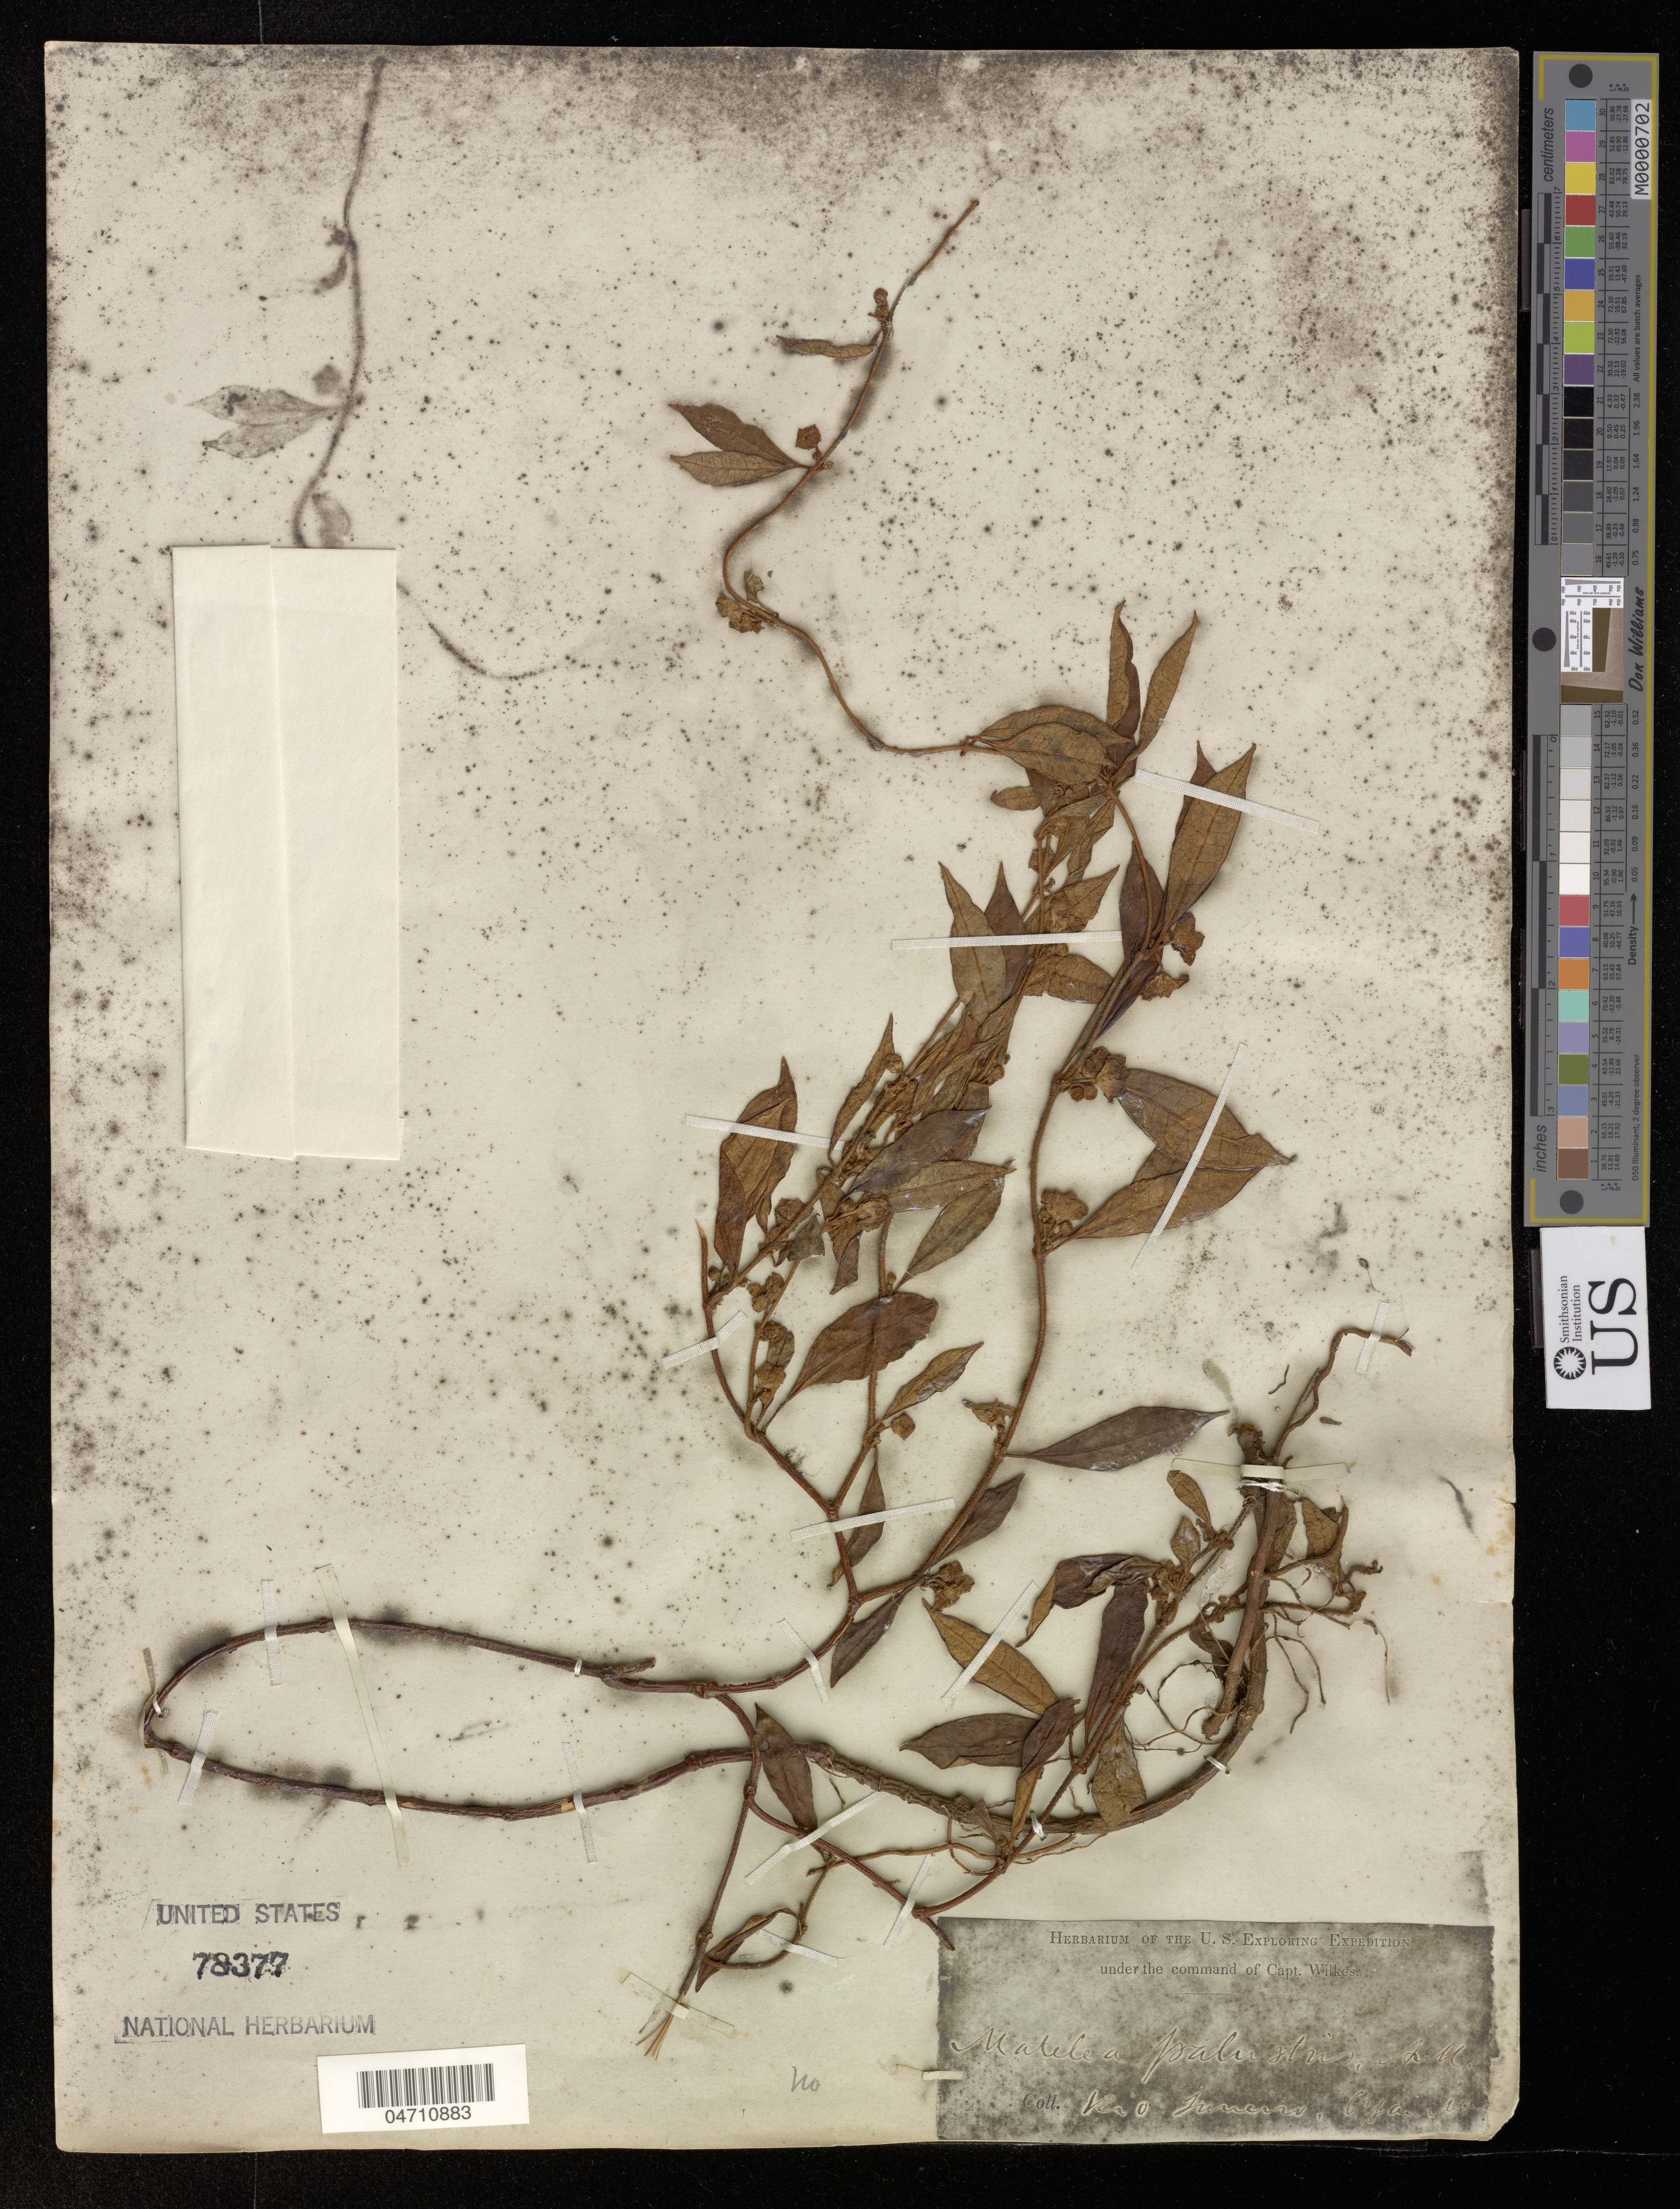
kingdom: Plantae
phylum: Tracheophyta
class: Magnoliopsida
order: Gentianales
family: Apocynaceae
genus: Matelea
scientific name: Matelea palustris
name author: Aubl.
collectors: R. Juneiro & Wilkes Explor. Exped.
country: Brazil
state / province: Rio de Janeiro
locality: Rio de Janeiro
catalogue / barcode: US 78377